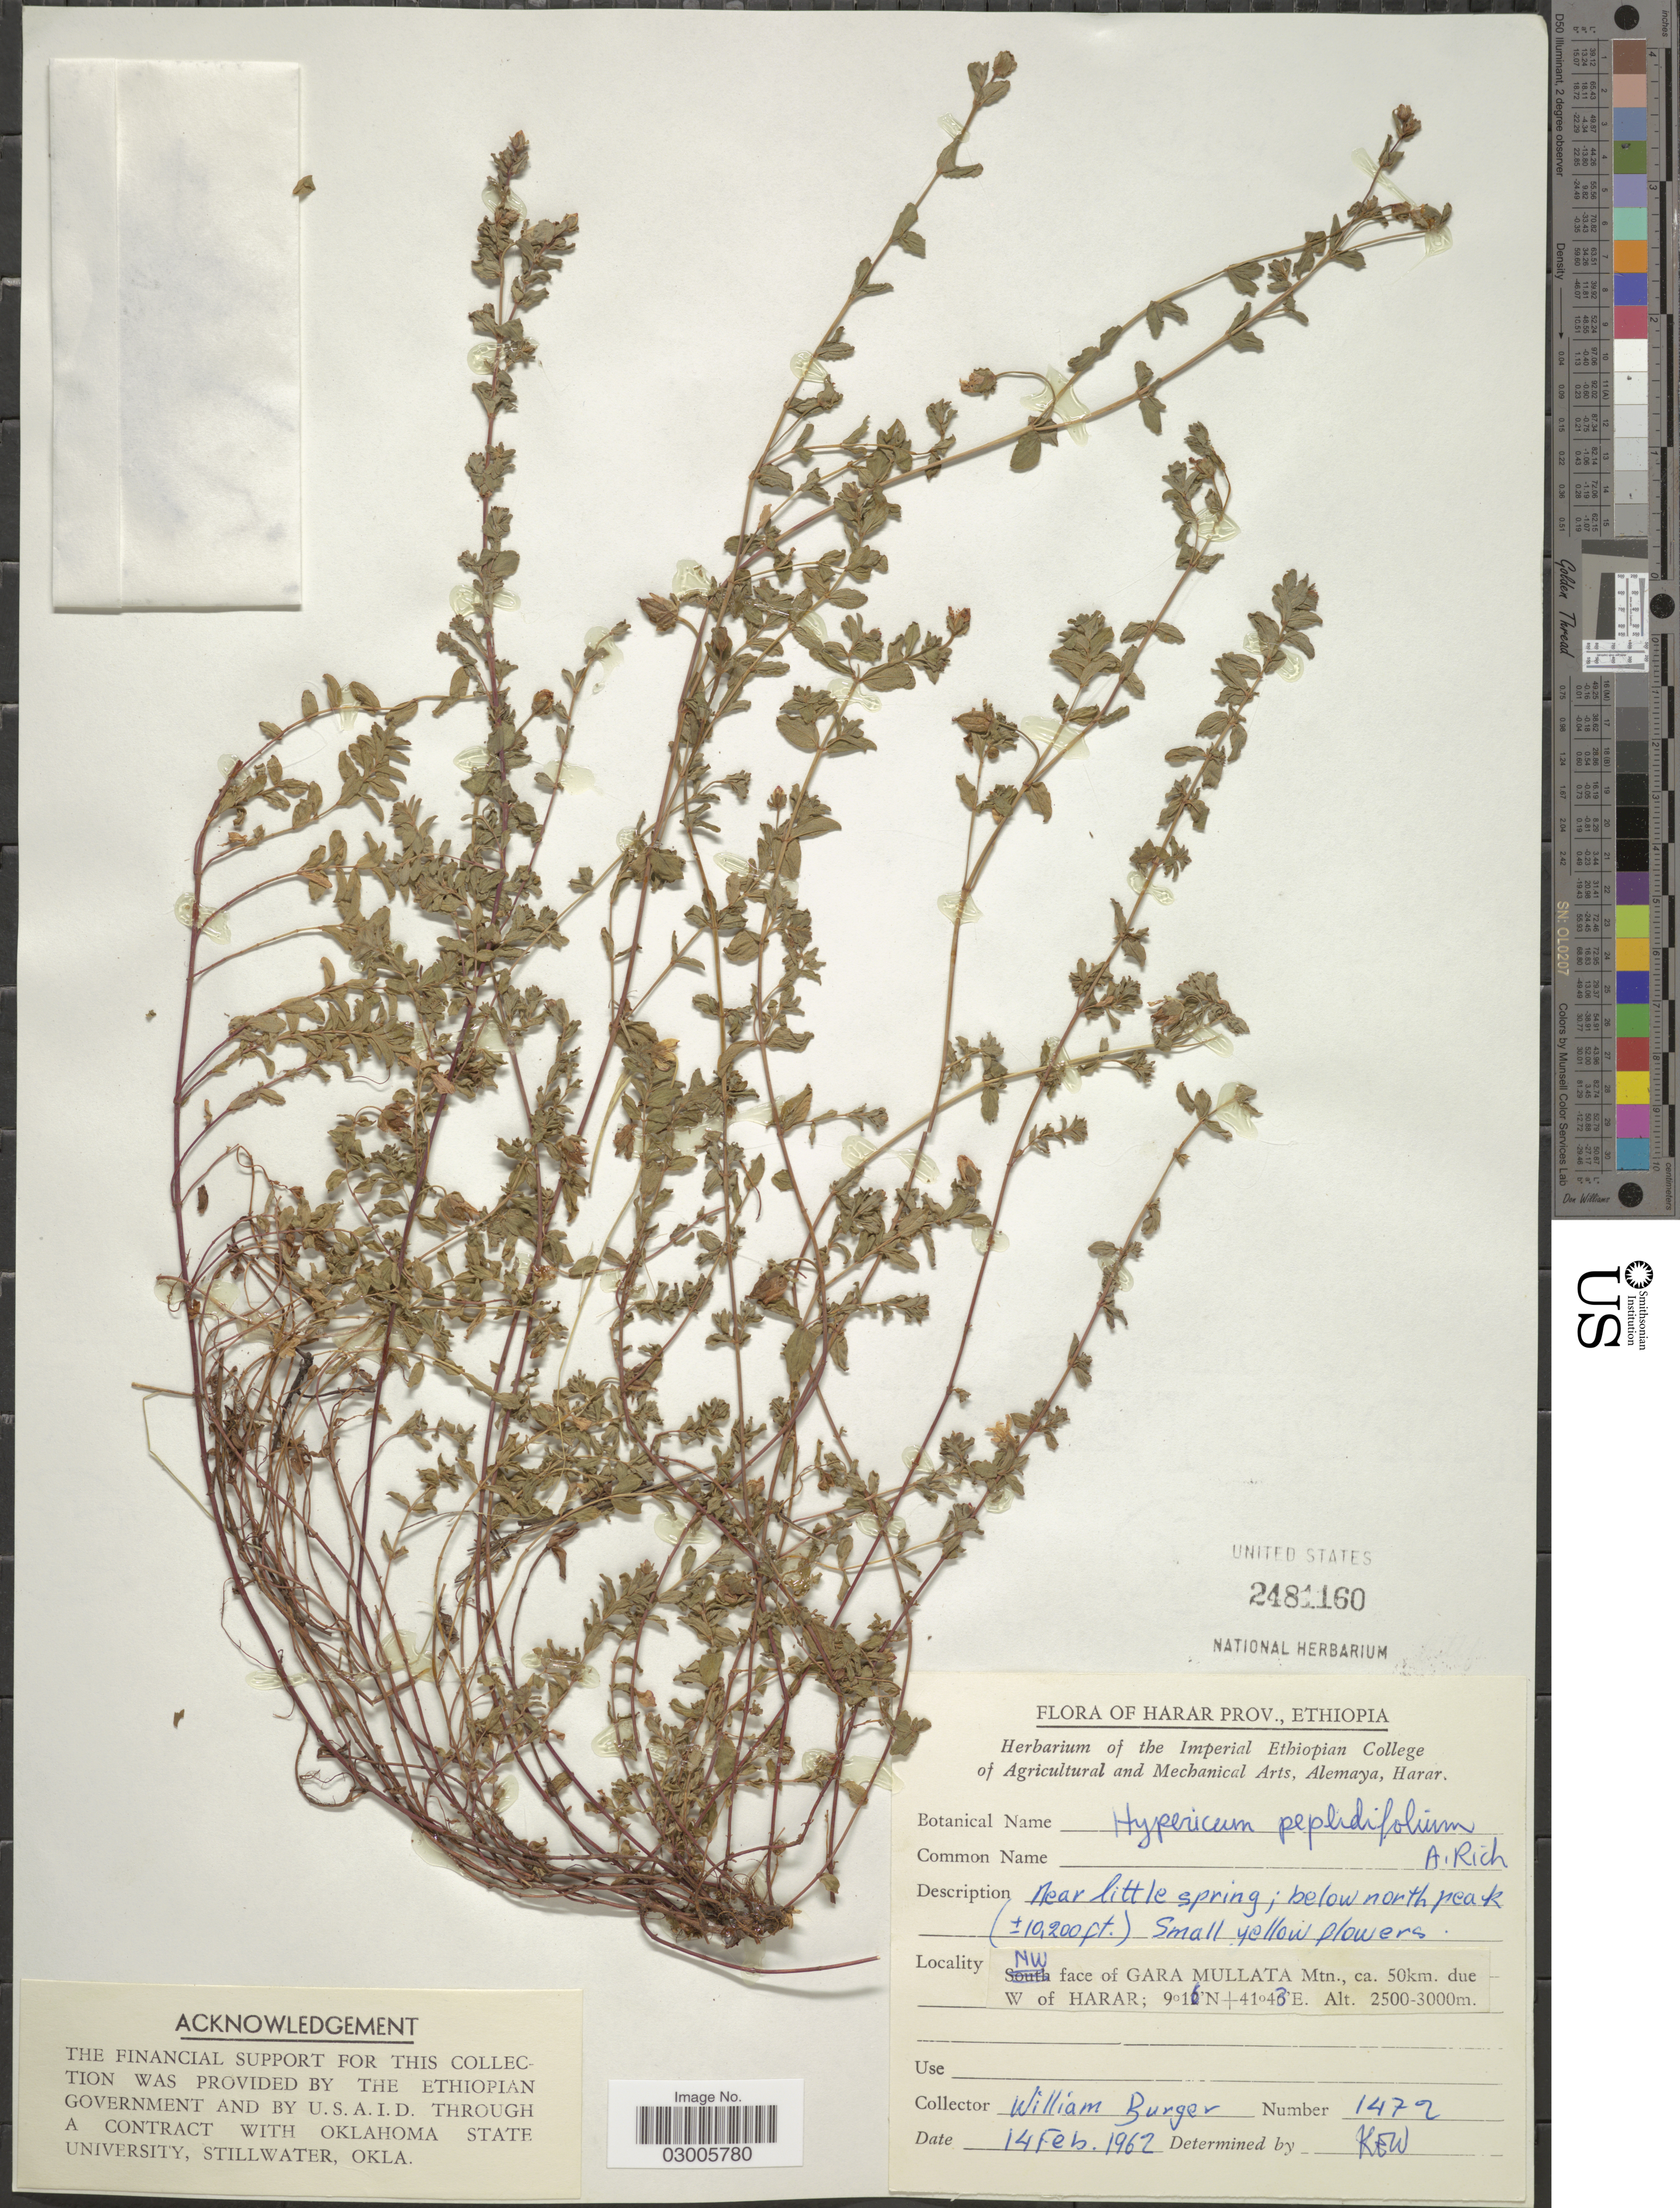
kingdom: Plantae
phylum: Tracheophyta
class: Magnoliopsida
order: Malpighiales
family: Hypericaceae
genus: Hypericum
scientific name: Hypericum peplidifolium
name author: A. Rich.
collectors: W. Burger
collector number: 1472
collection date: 1962-02-14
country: Ethiopia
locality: Harar Prov., Near little spring; below north peak, NW face of Gara Mullata Mtn. ca. 50km. due W of Harar.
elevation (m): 2500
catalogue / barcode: US 2481160